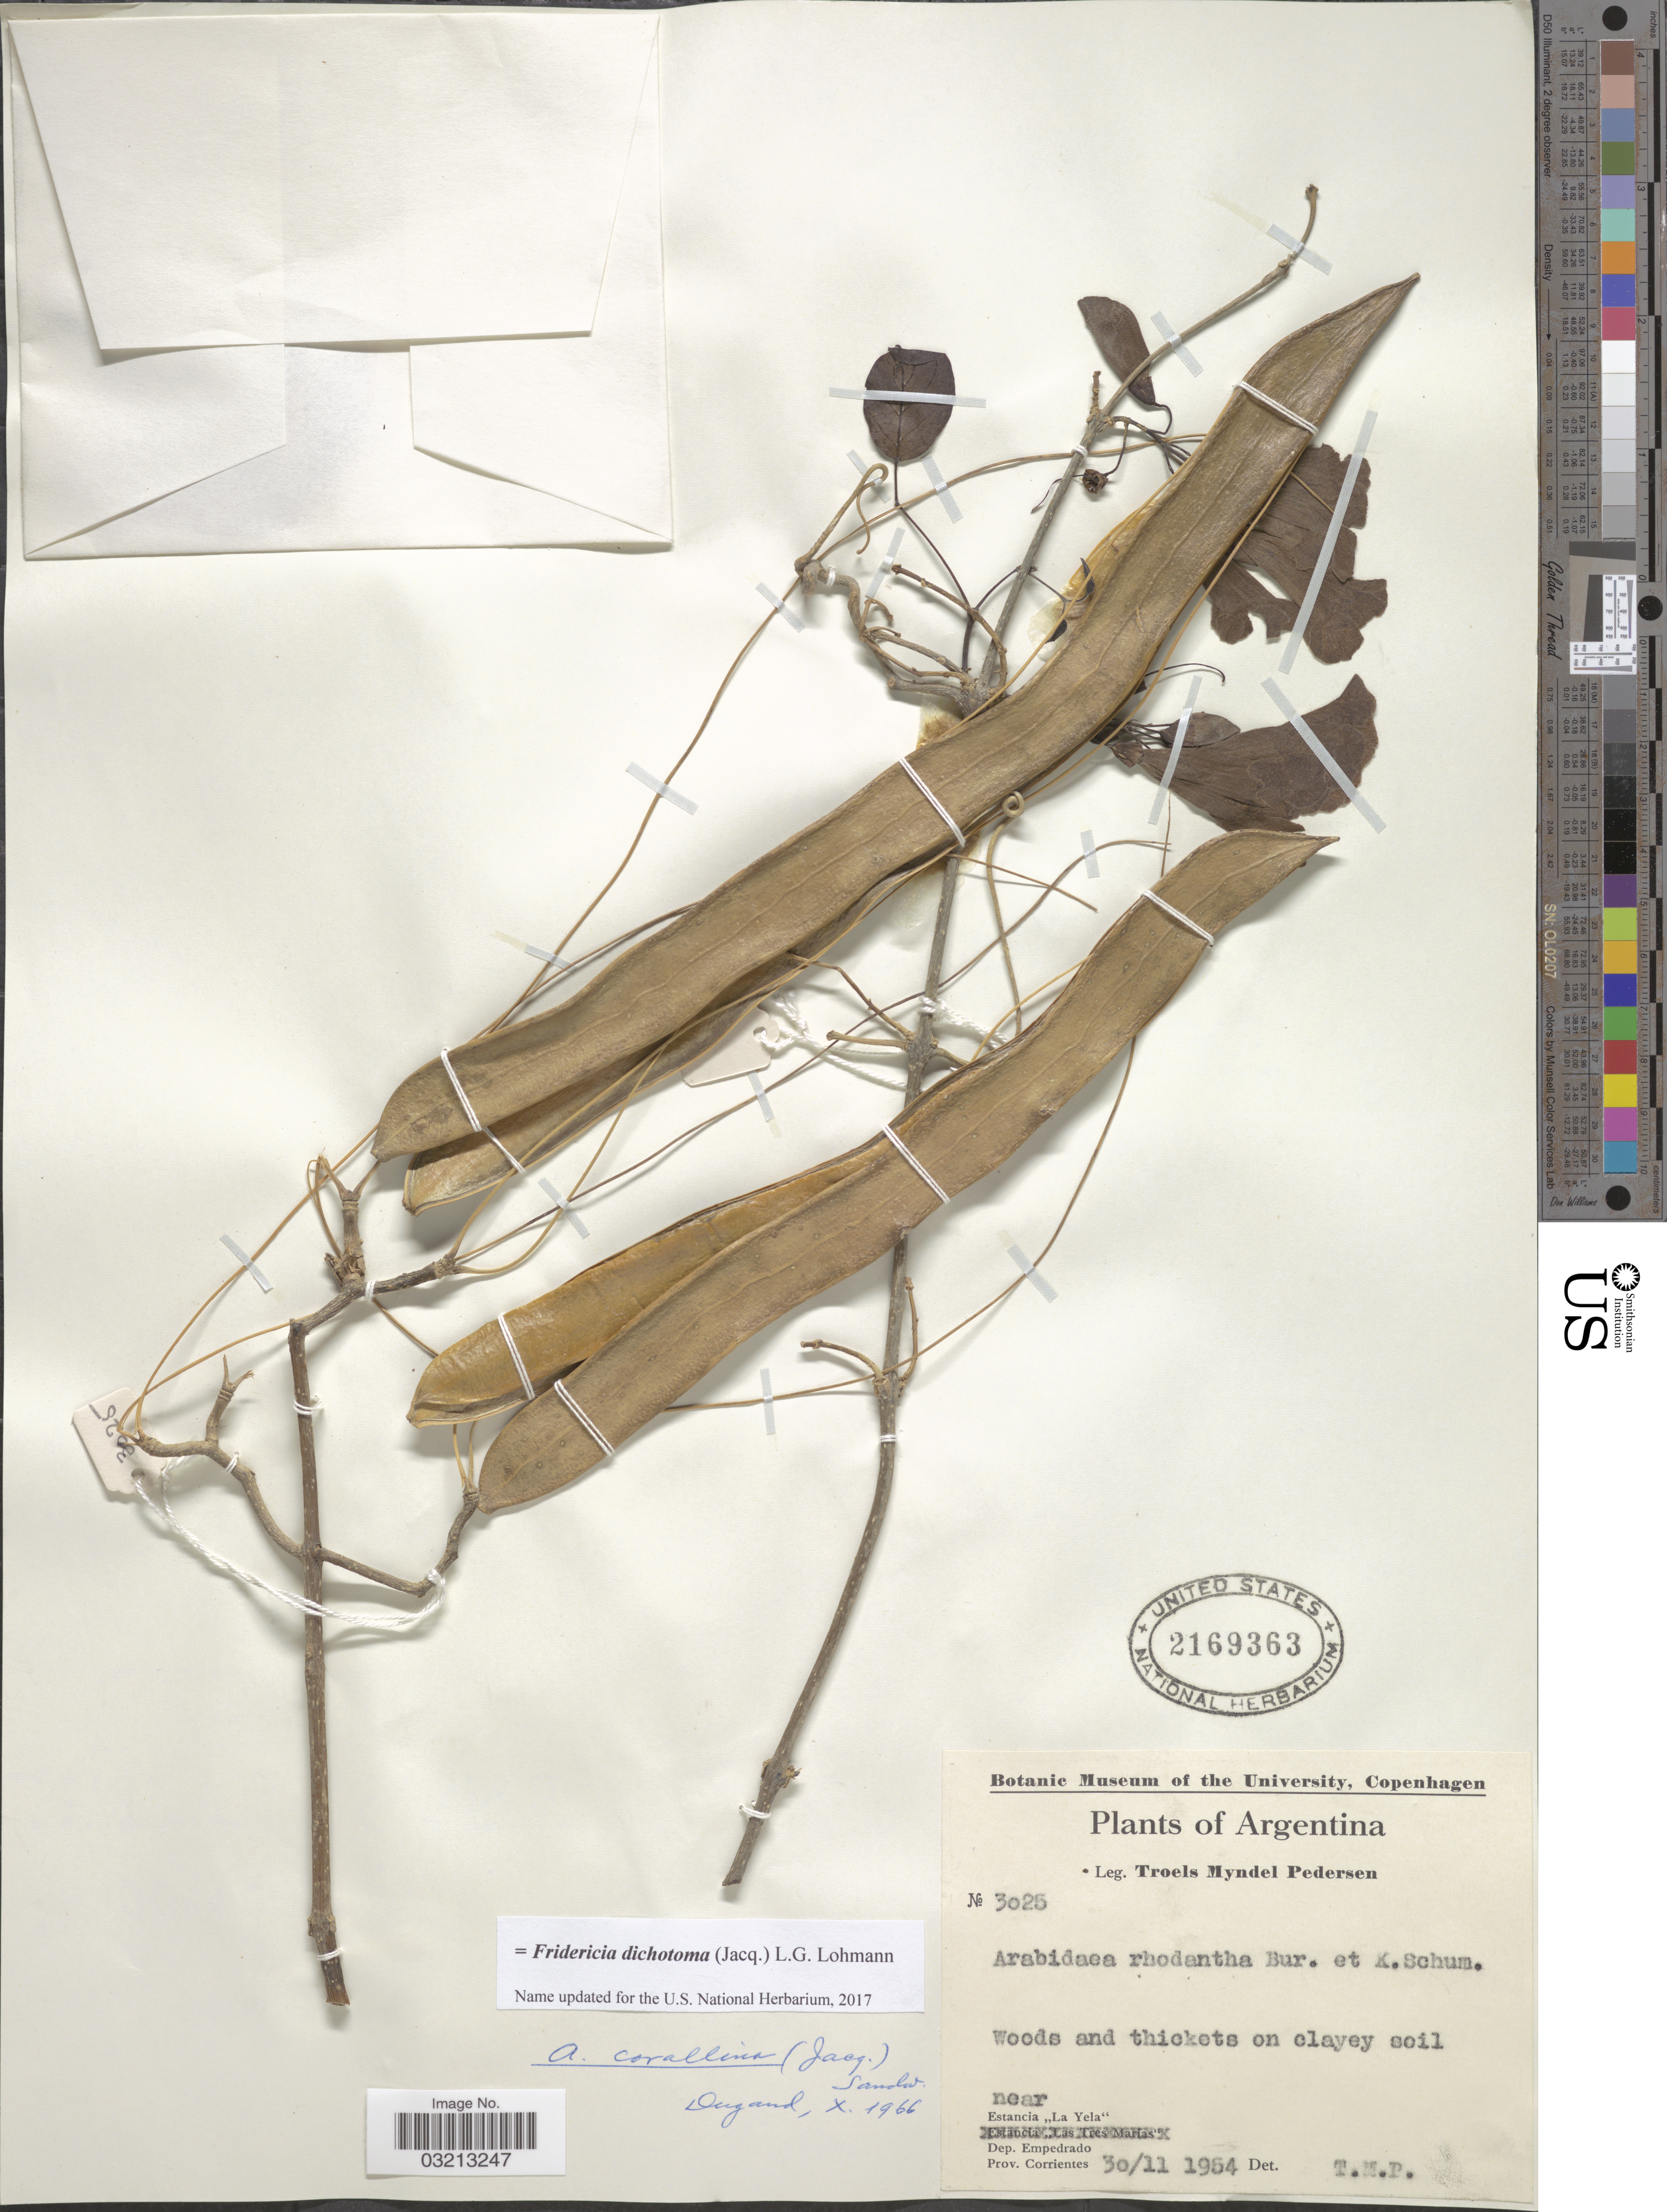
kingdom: Plantae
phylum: Tracheophyta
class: Magnoliopsida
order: Lamiales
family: Bignoniaceae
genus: Fridericia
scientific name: Fridericia dichotoma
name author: (Jacq.) L.G. Lohmann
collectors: T. Pederson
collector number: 3025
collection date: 1954-11-30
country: Argentina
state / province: Corrientes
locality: Near Estancia "La Yela". Dep. Empedrado.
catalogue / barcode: US 2169363